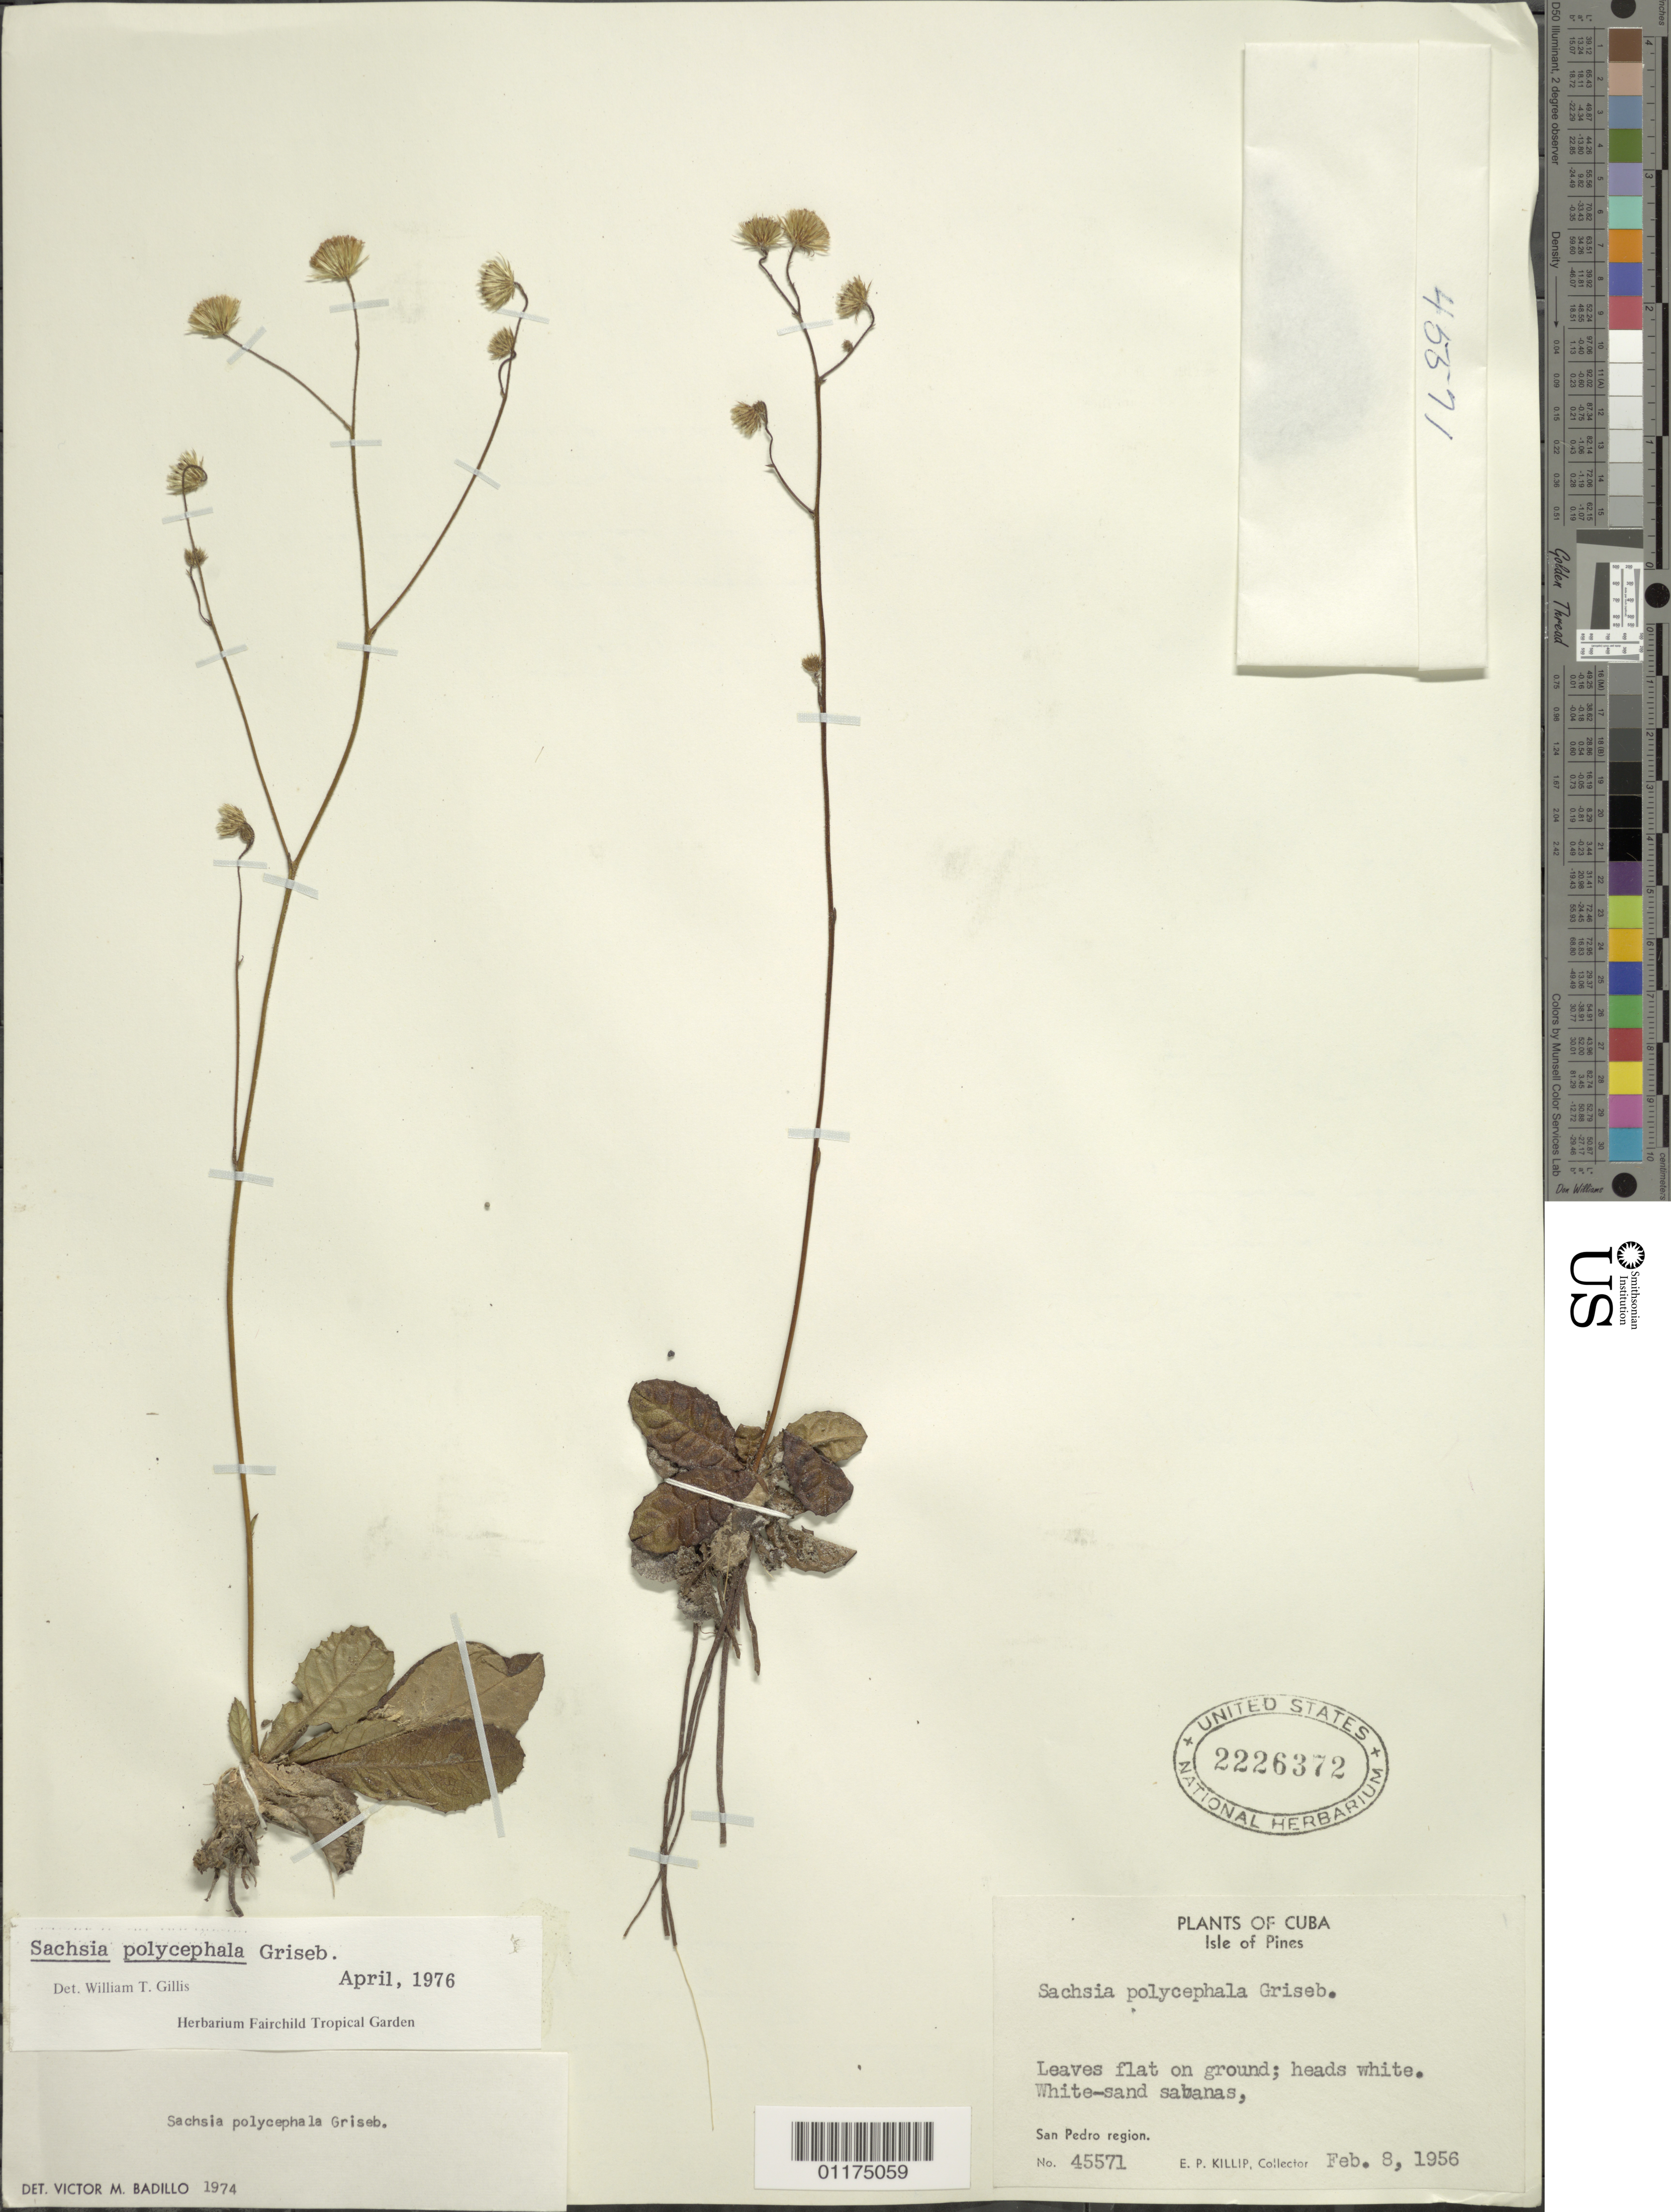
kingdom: Plantae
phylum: Tracheophyta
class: Magnoliopsida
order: Asterales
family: Asteraceae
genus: Sachsia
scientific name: Sachsia polycephala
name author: Griseb.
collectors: E. P. Killip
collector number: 45571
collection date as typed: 08 Feb 1956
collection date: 1956-02-08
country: Cuba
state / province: Isla de la Juventud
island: Isla de la Juventud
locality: San Pedro region.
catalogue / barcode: US 2226372